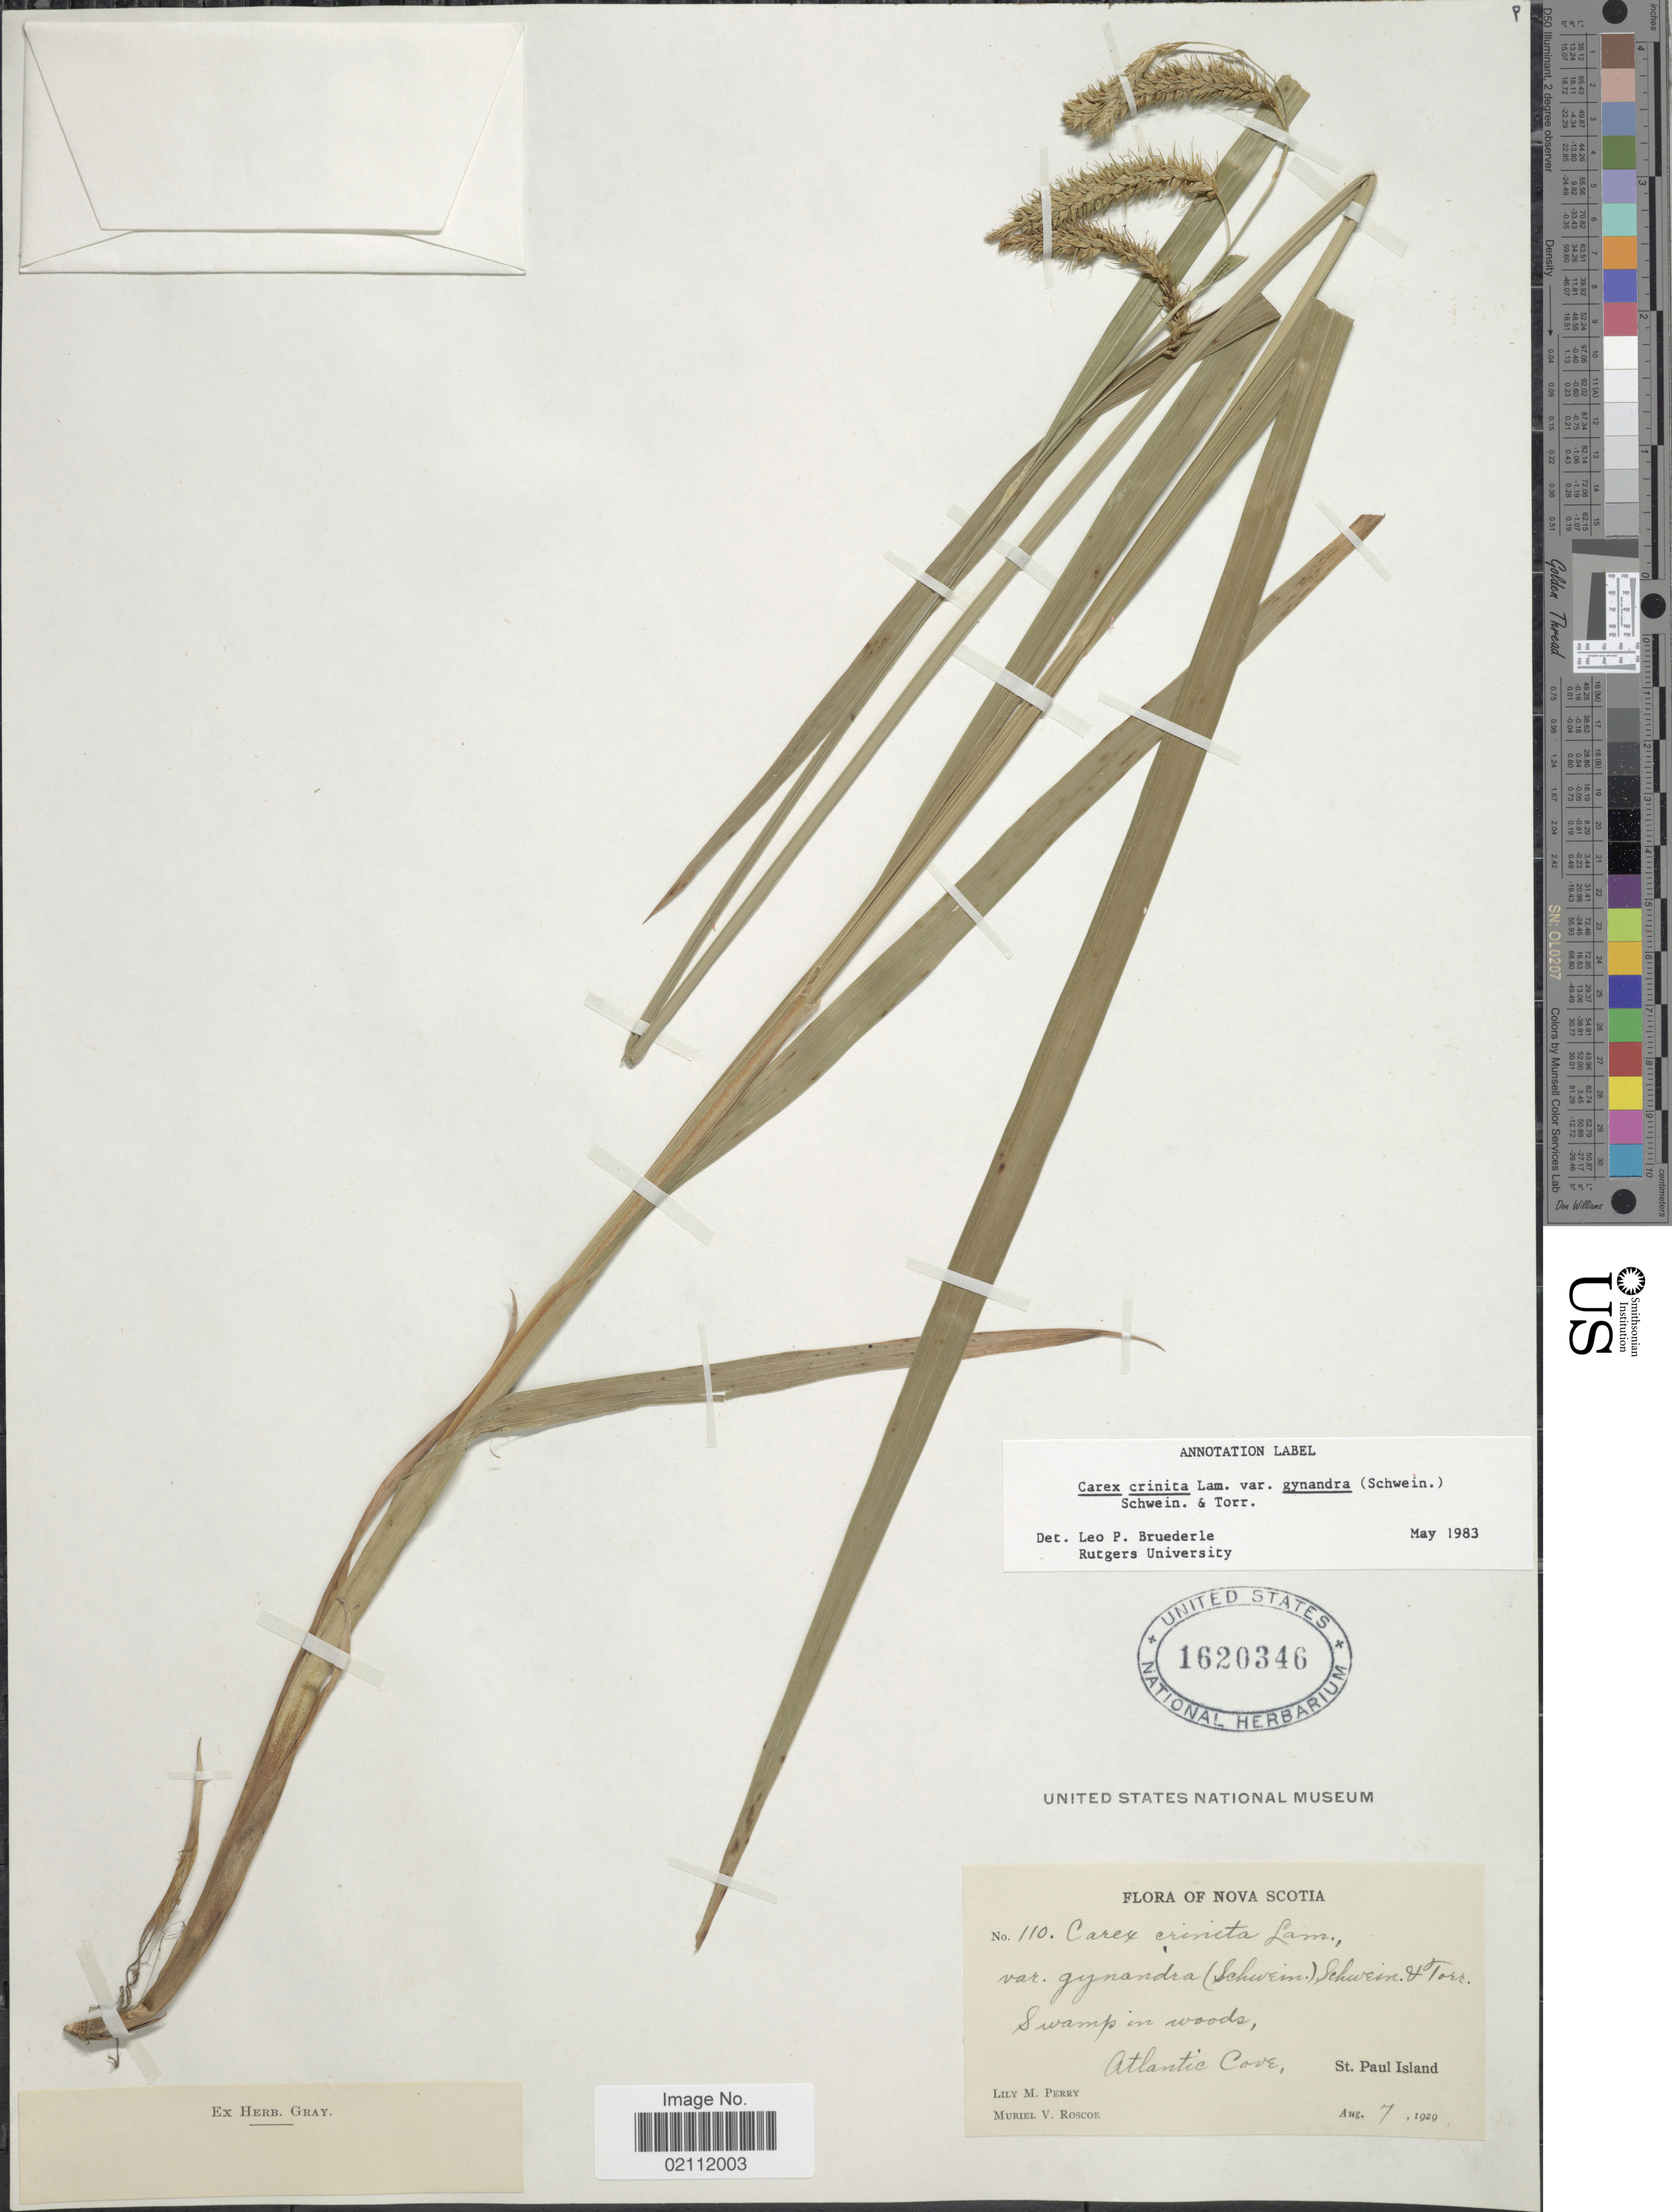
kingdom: Plantae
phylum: Tracheophyta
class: Liliopsida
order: Poales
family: Cyperaceae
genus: Carex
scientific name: Carex gynandra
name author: Schwein.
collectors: L. M. Perry & M. Roscoe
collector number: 110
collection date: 1929-08-07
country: Canada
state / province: Nova Scotia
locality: Swamp in woods, Atlantic Cove, St. Paul Island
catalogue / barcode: US 1620346